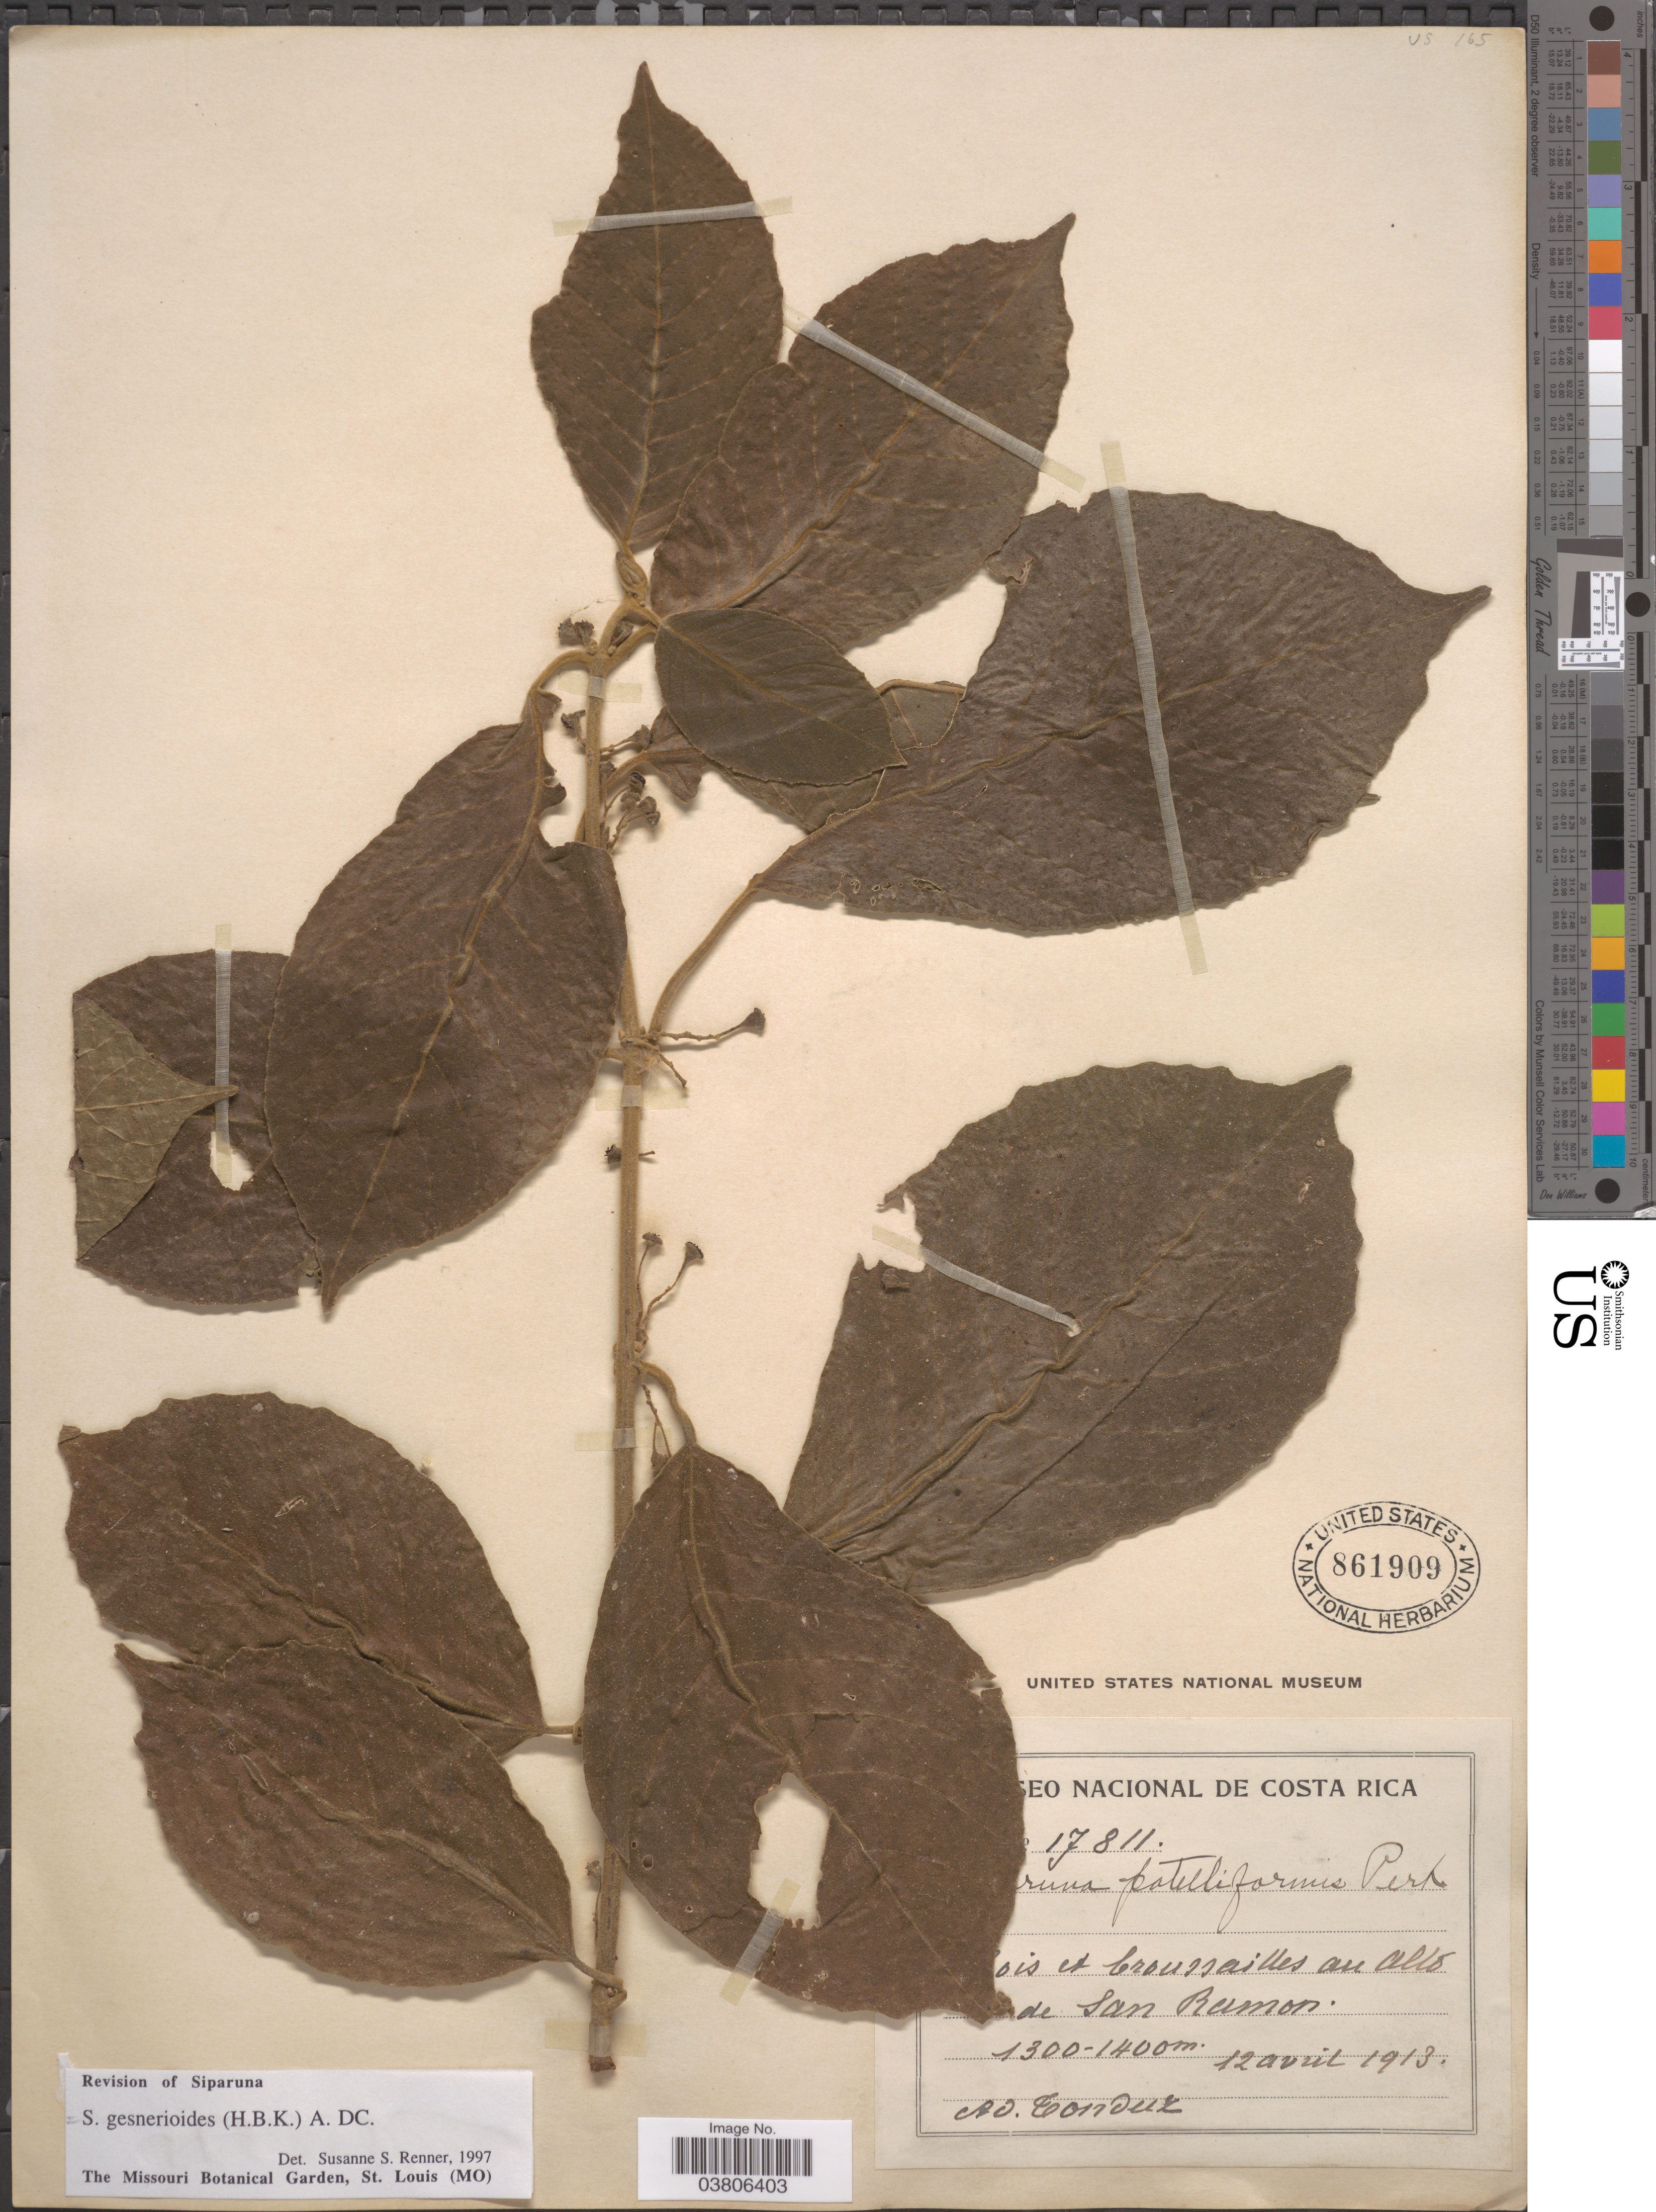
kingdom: Plantae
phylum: Tracheophyta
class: Magnoliopsida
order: Laurales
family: Siparunaceae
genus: Siparuna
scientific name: Siparuna gesnerioides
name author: (Kunth) A. DC.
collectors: A. Tonduz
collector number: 17811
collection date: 1913-04-12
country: Costa Rica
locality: Bois et broussailles au alto de San Ramon.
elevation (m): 1300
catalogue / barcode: US 861909